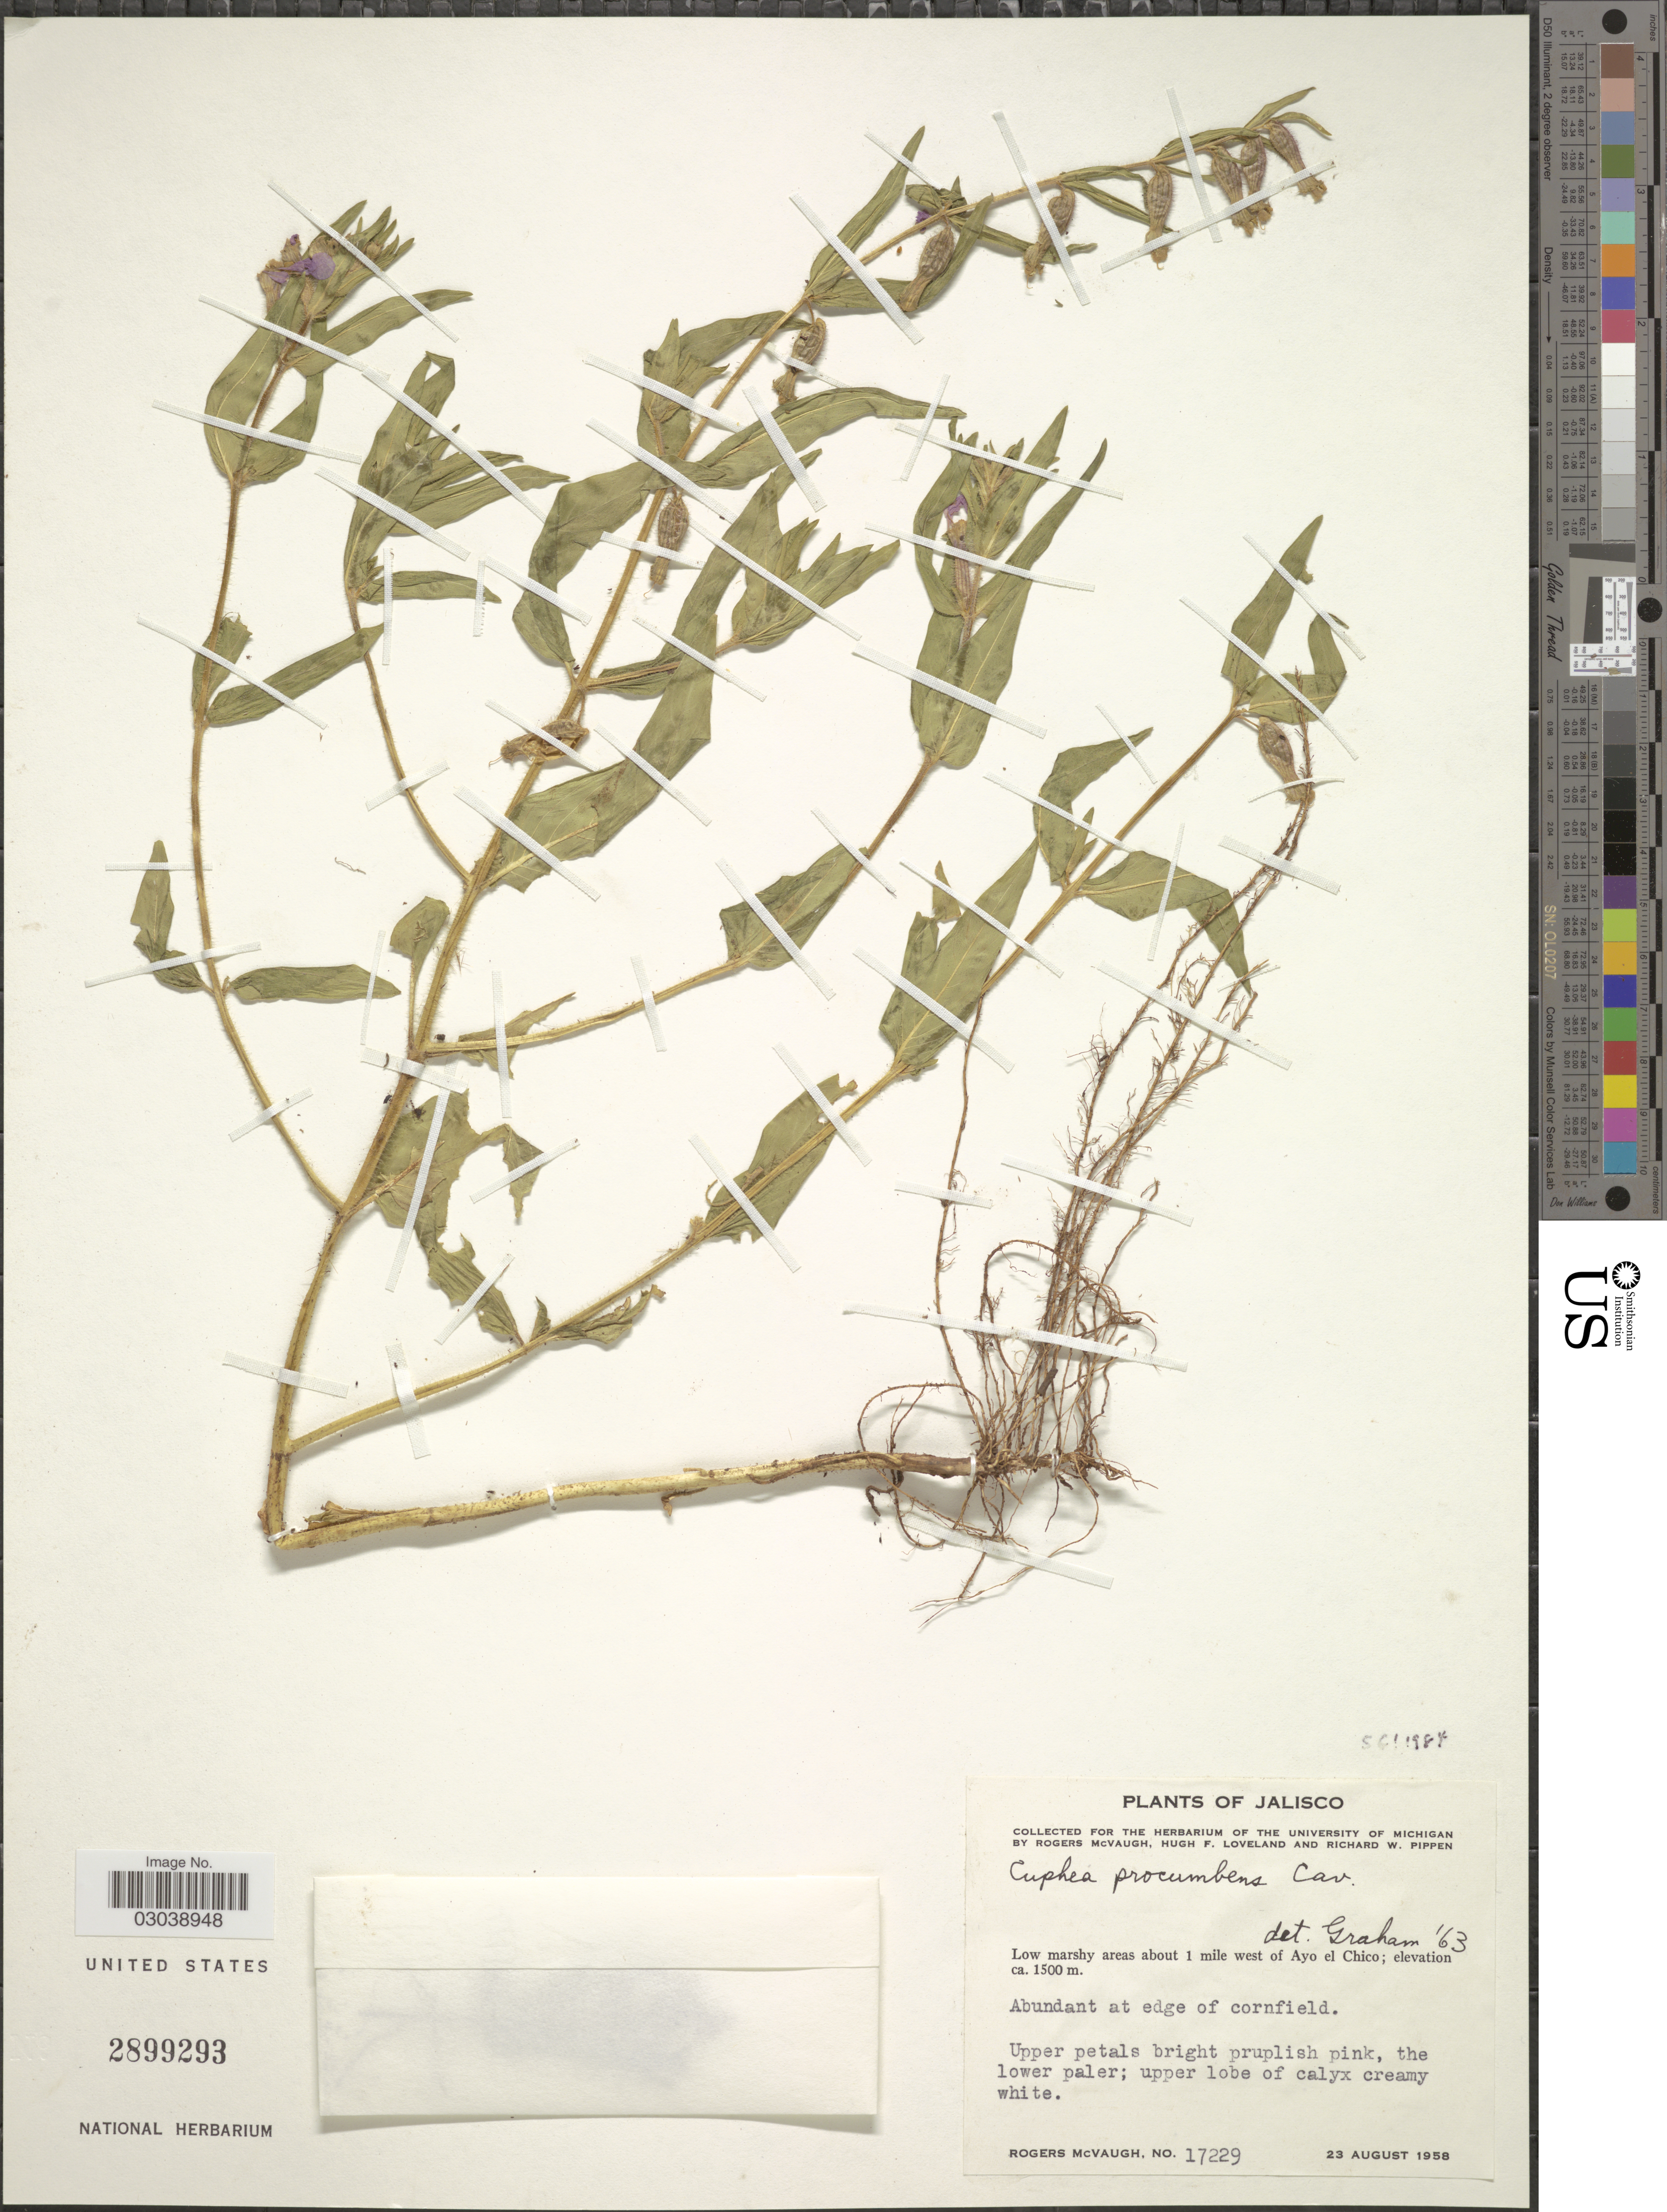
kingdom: Plantae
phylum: Tracheophyta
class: Magnoliopsida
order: Myrtales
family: Lythraceae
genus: Cuphea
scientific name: Cuphea procumbens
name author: L.D. Gómez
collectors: R. McVaugh, H. Loveland & R. W. Pippen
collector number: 17229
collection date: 1958-08-23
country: Mexico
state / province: Jalisco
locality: Low marshy area about 2 miles west of Ayo el Chico.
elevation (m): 1500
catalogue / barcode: US 2899293